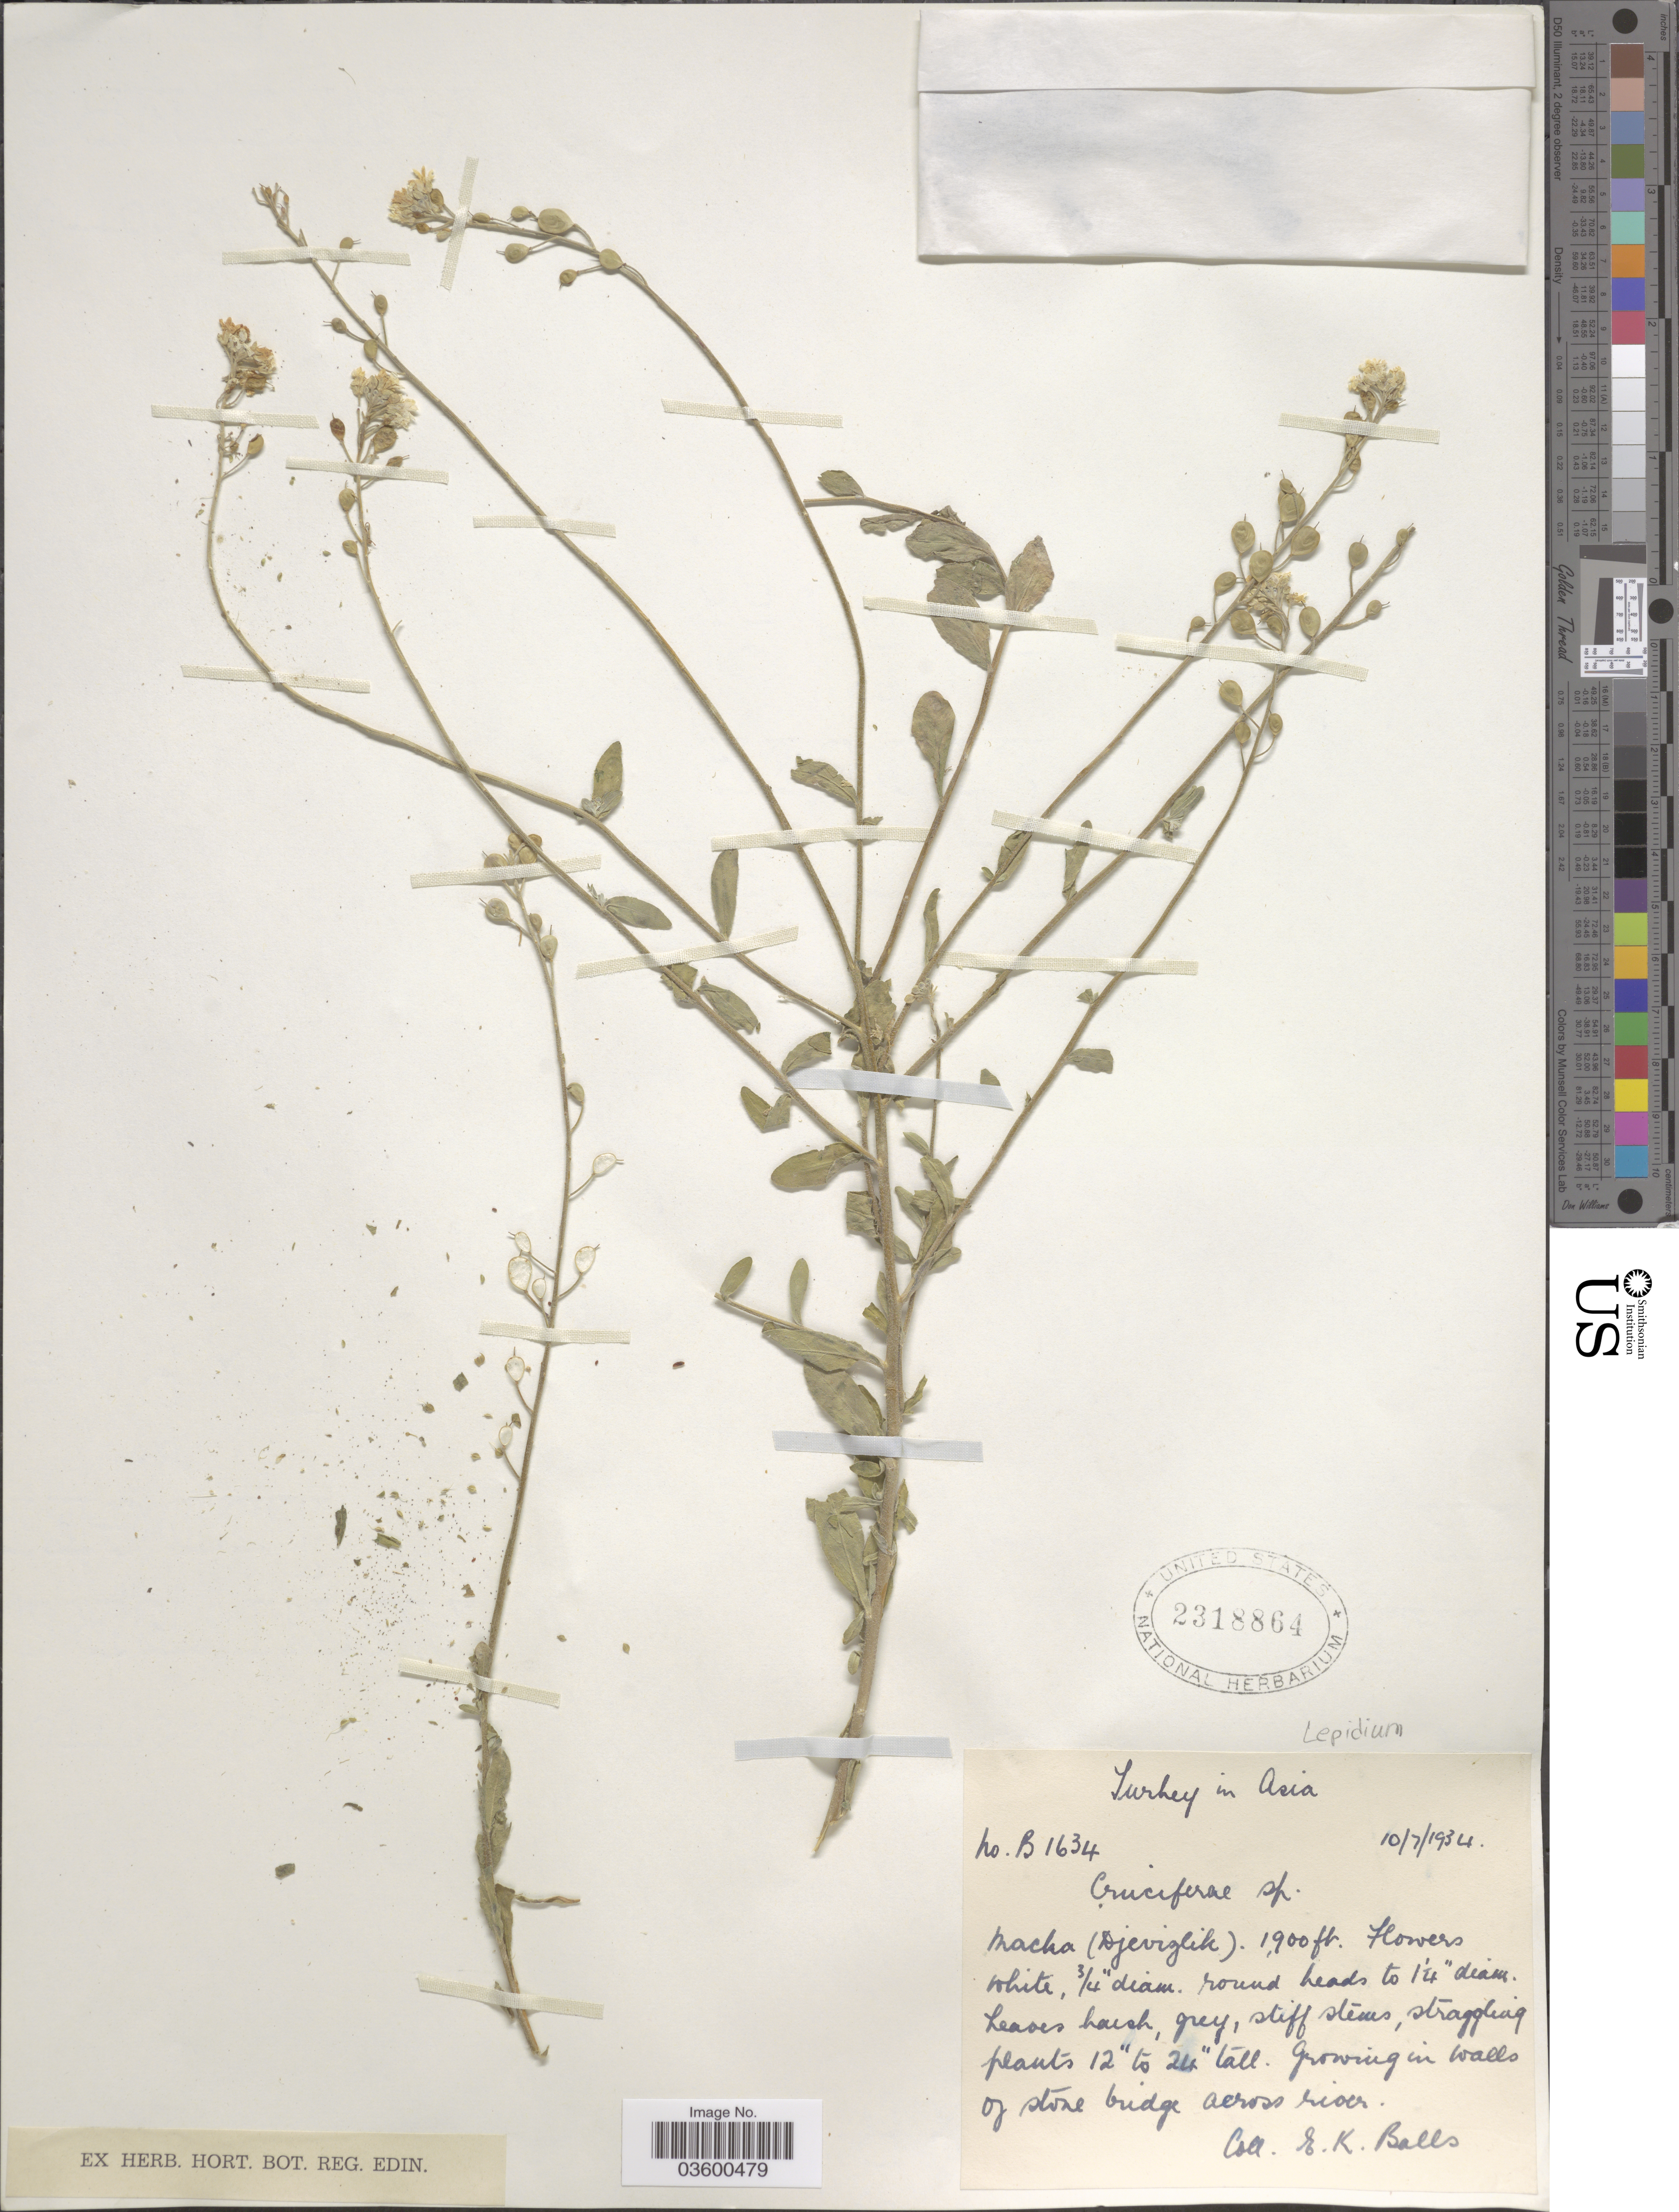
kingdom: Plantae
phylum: Tracheophyta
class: Magnoliopsida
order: Brassicales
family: Brassicaceae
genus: Lepidium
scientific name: Lepidium sp.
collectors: E. K. Balls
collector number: B1634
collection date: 1934-07-10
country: Turkey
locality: Turkey in Asia. Macha (Djevizlik).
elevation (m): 579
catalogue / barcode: US 2318864